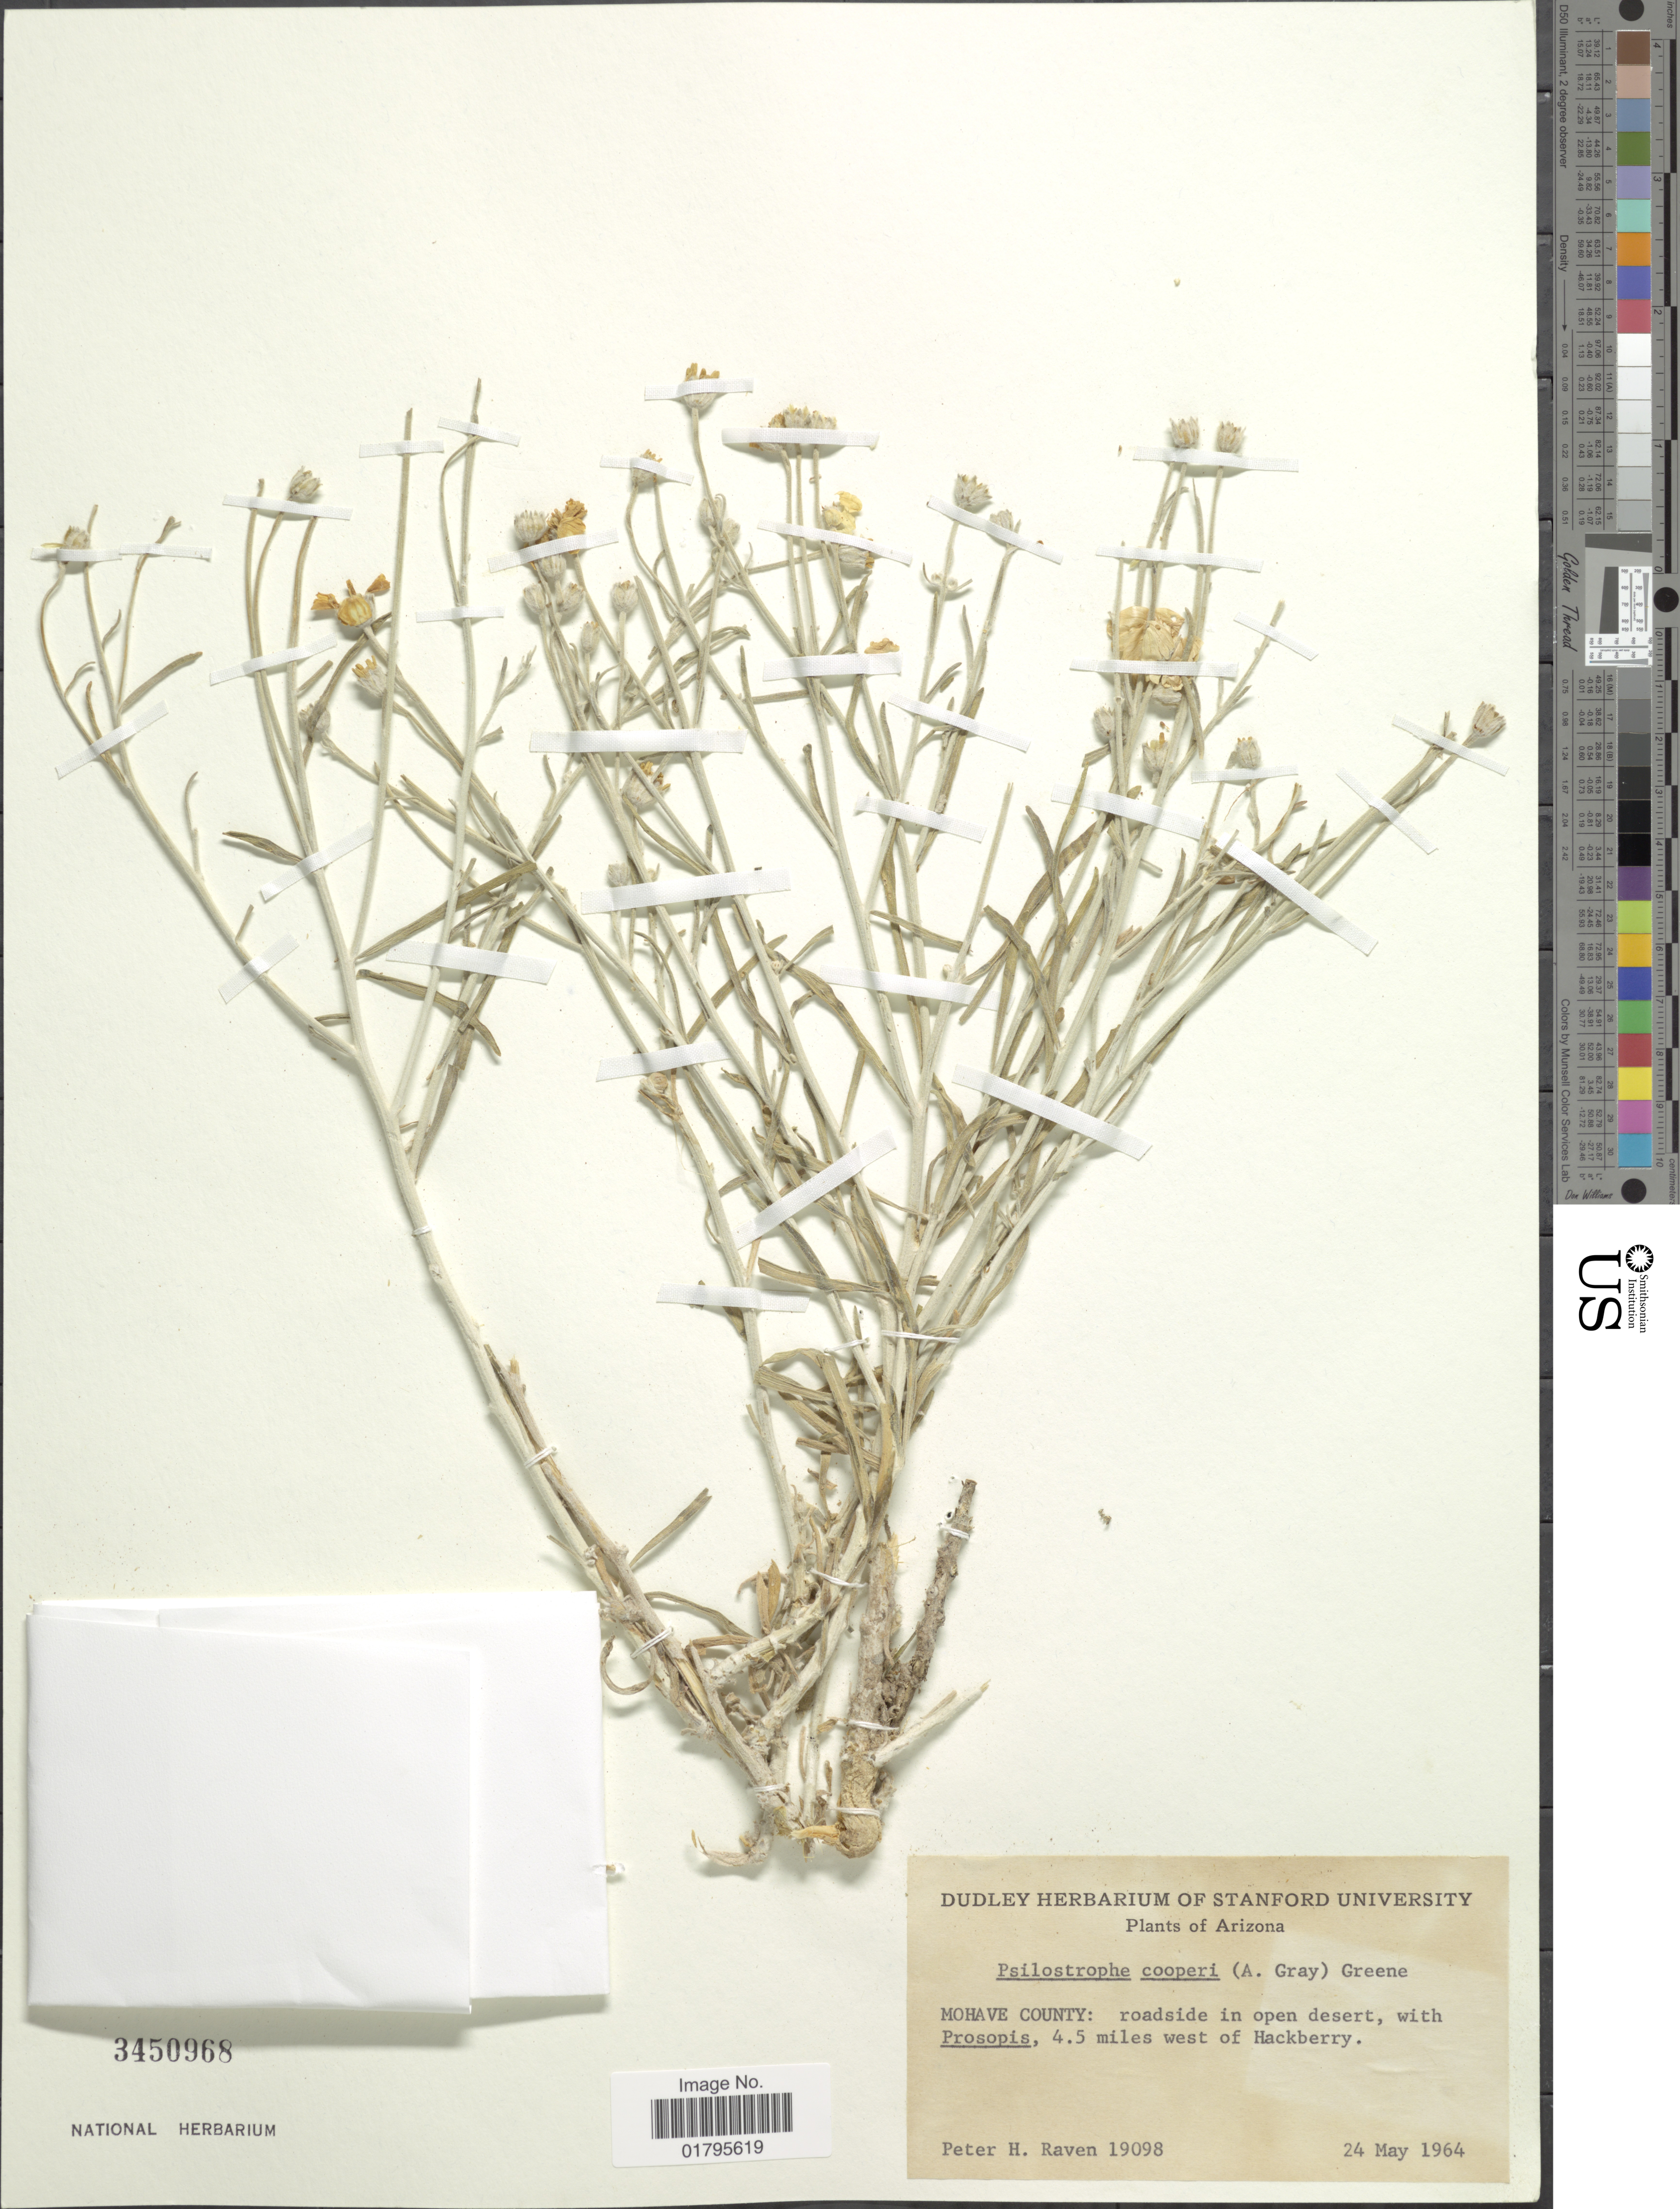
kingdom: Plantae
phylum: Tracheophyta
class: Magnoliopsida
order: Asterales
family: Asteraceae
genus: Psilostrophe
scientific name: Psilostrophe cooperi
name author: (A. Gray) Greene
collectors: P. Raven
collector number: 19098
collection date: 1964-05-24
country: United States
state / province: Arizona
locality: Mohave County: roadside in open desert, 4.5 miles west of Hackberry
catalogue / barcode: US 3450968